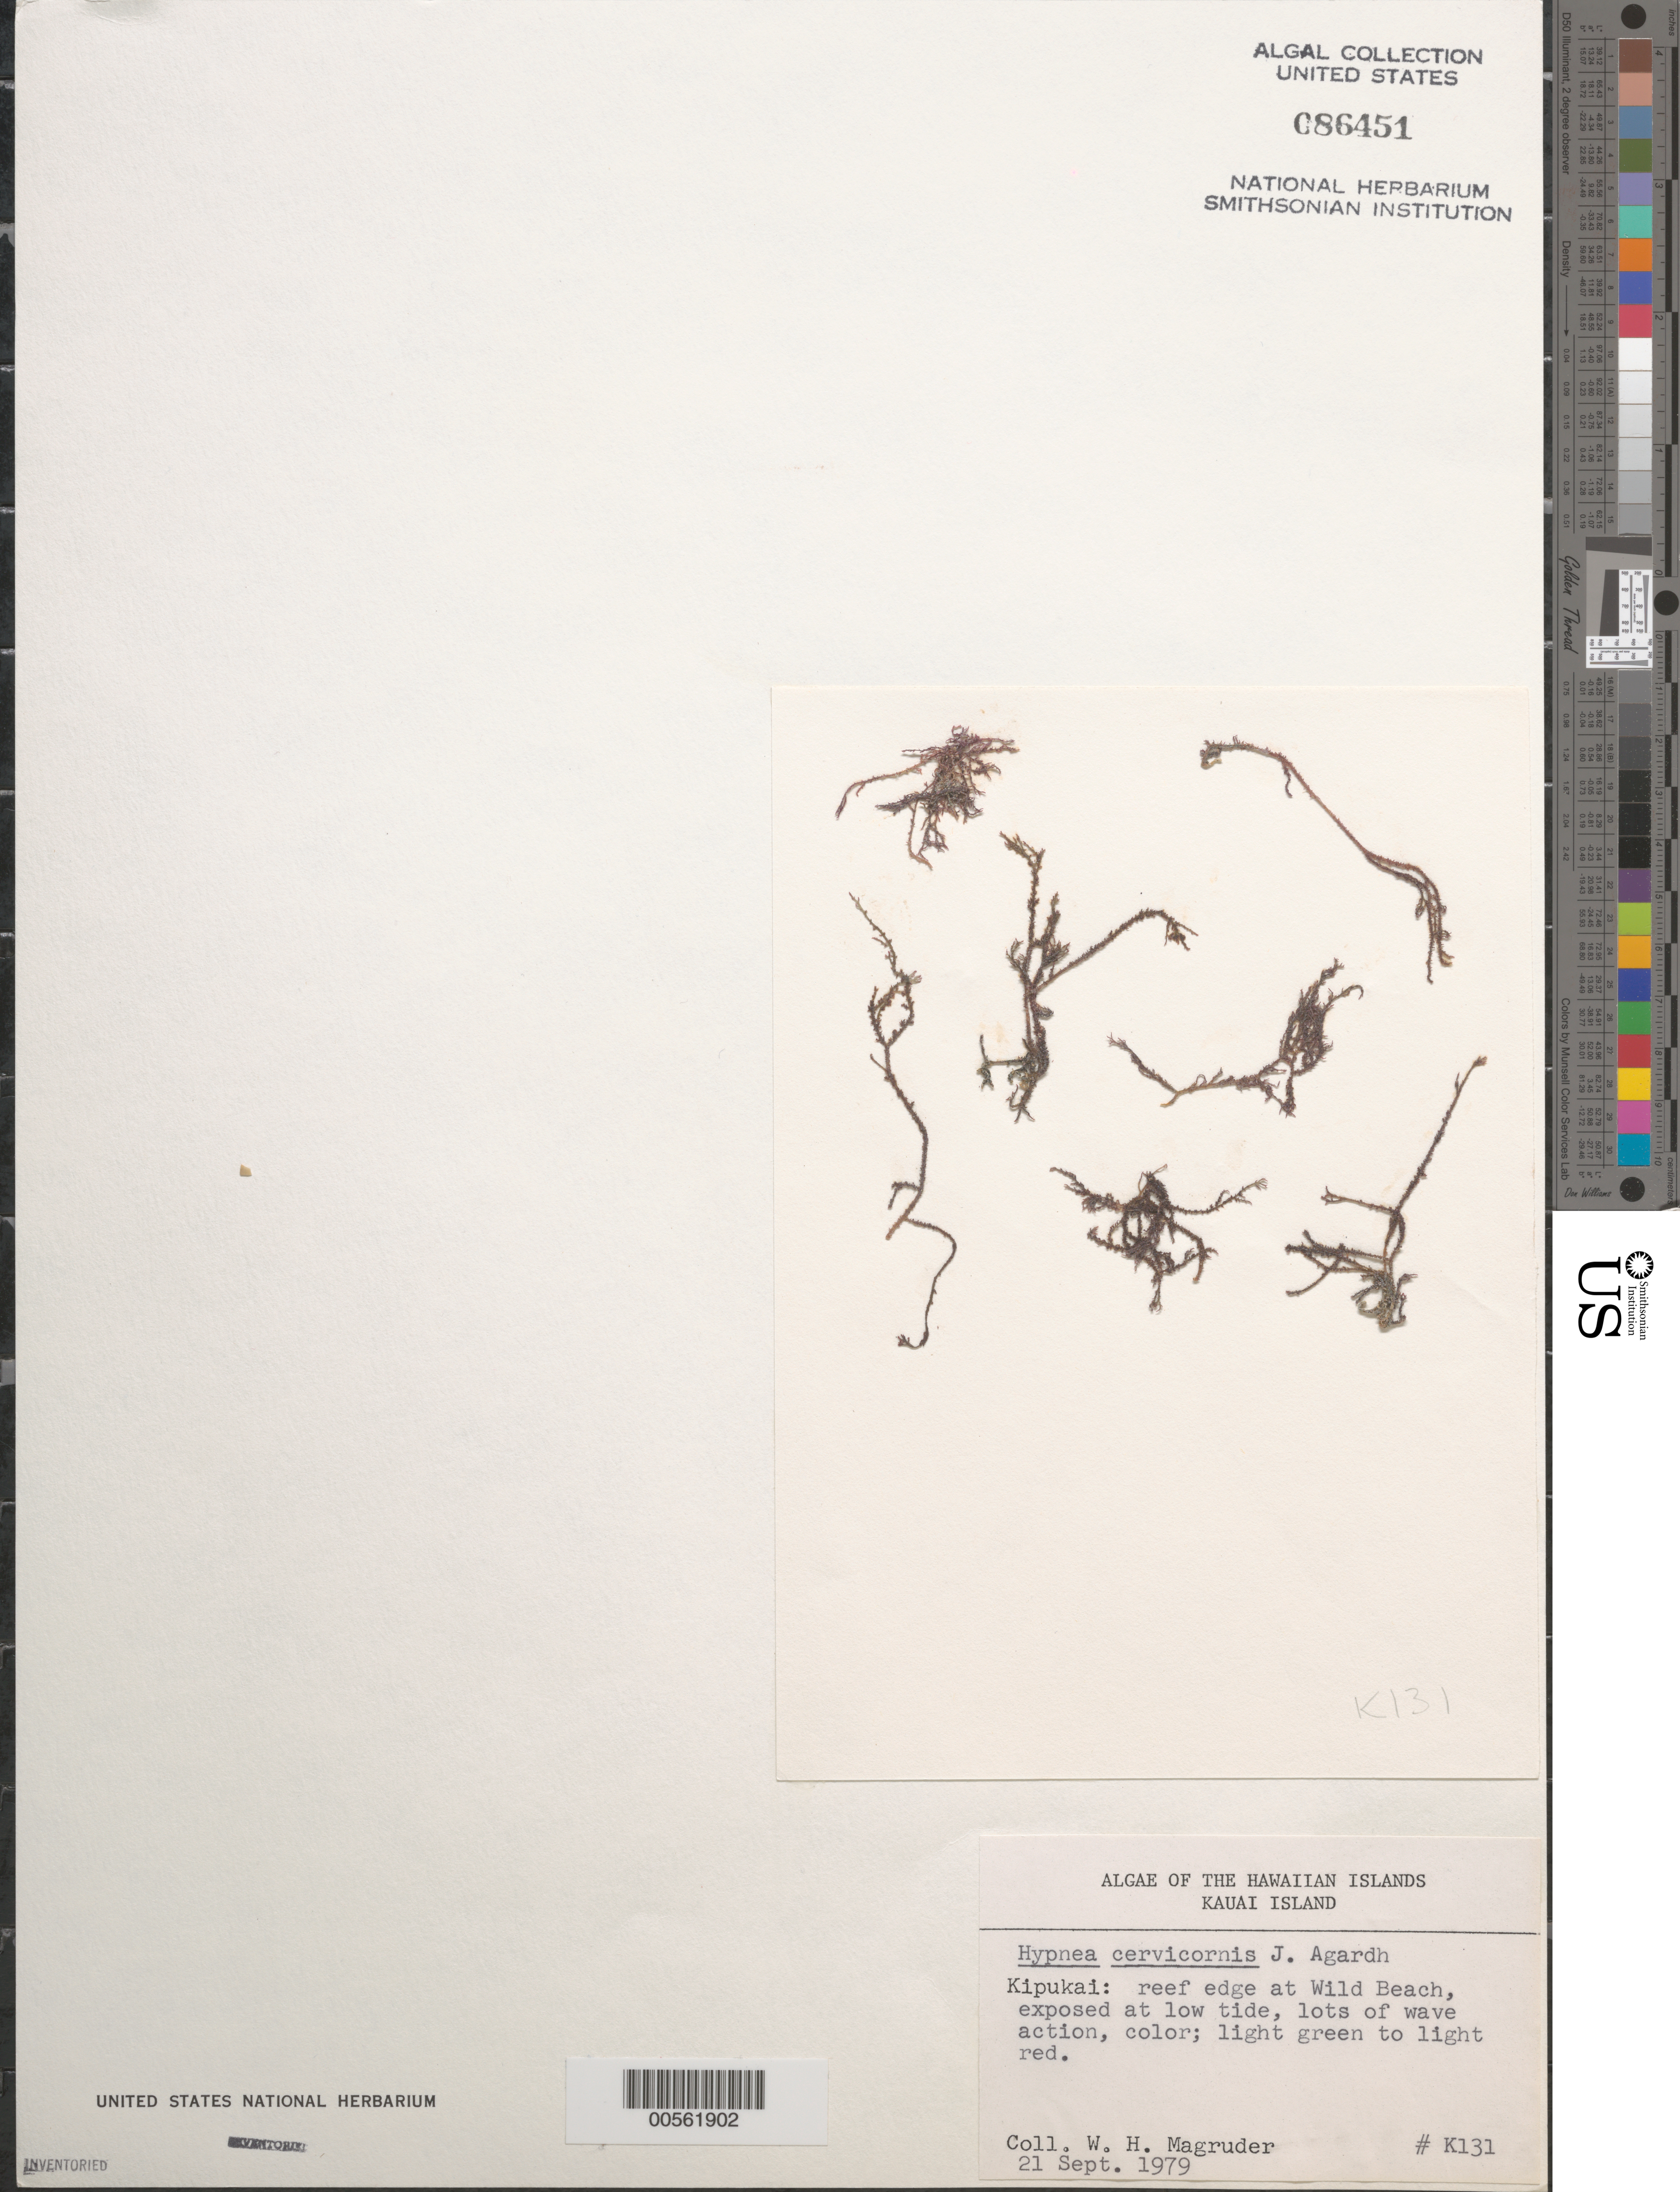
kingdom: Plantae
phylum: Rhodophyta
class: Florideophyceae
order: Gigartinales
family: Cystocloniaceae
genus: Hypnea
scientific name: Hypnea cervicornis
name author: J. Agardh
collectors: W. Magruder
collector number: K131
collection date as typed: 21 Sep 1979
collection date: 1979-09-21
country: United States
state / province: Hawaii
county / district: Kauai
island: Kaua'i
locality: Kipukai, Wild Beach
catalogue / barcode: US 86451